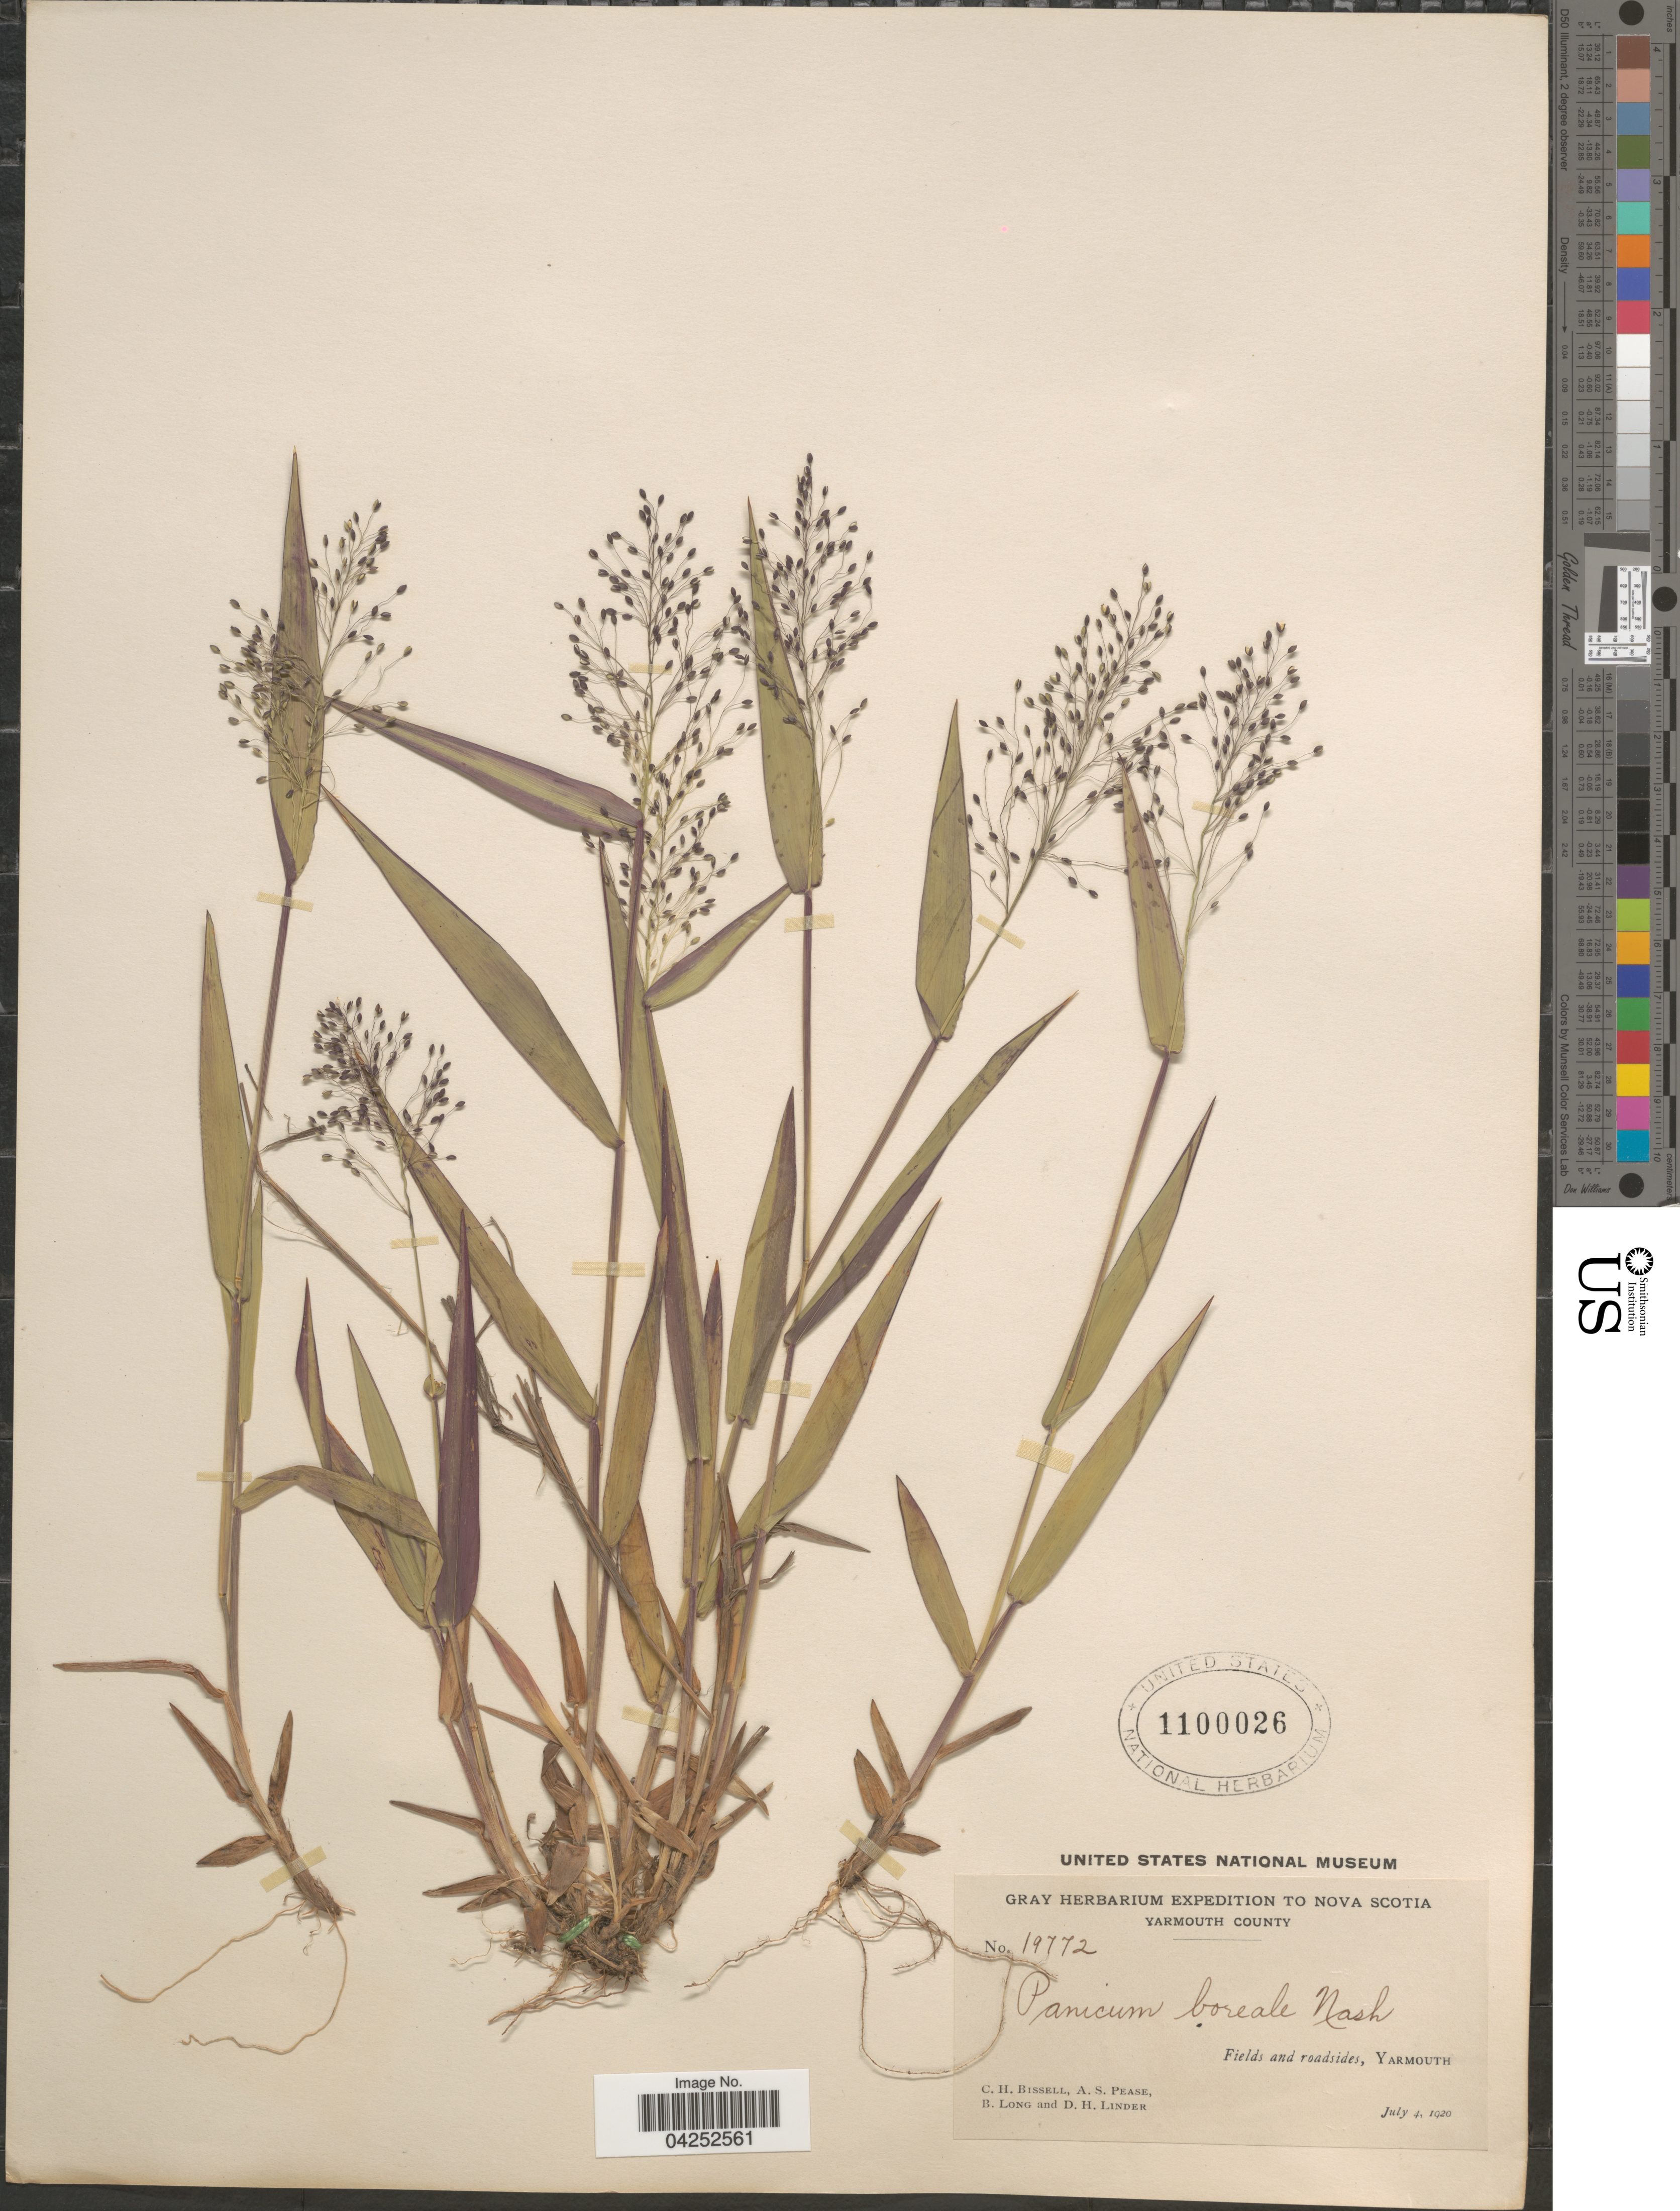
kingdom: Plantae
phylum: Tracheophyta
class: Liliopsida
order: Poales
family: Poaceae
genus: Dichanthelium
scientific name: Dichanthelium boreale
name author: (Nash) Freckmann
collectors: C. Bissell, A. S. Pease, B. Long & D. Linder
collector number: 19772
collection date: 1920-07-04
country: Canada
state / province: Nova Scotia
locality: Gray Herbarium Expedition to Nova Scotia. Yarmouth County. Fields and roadsides, Yarmouth.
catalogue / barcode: US 1100026